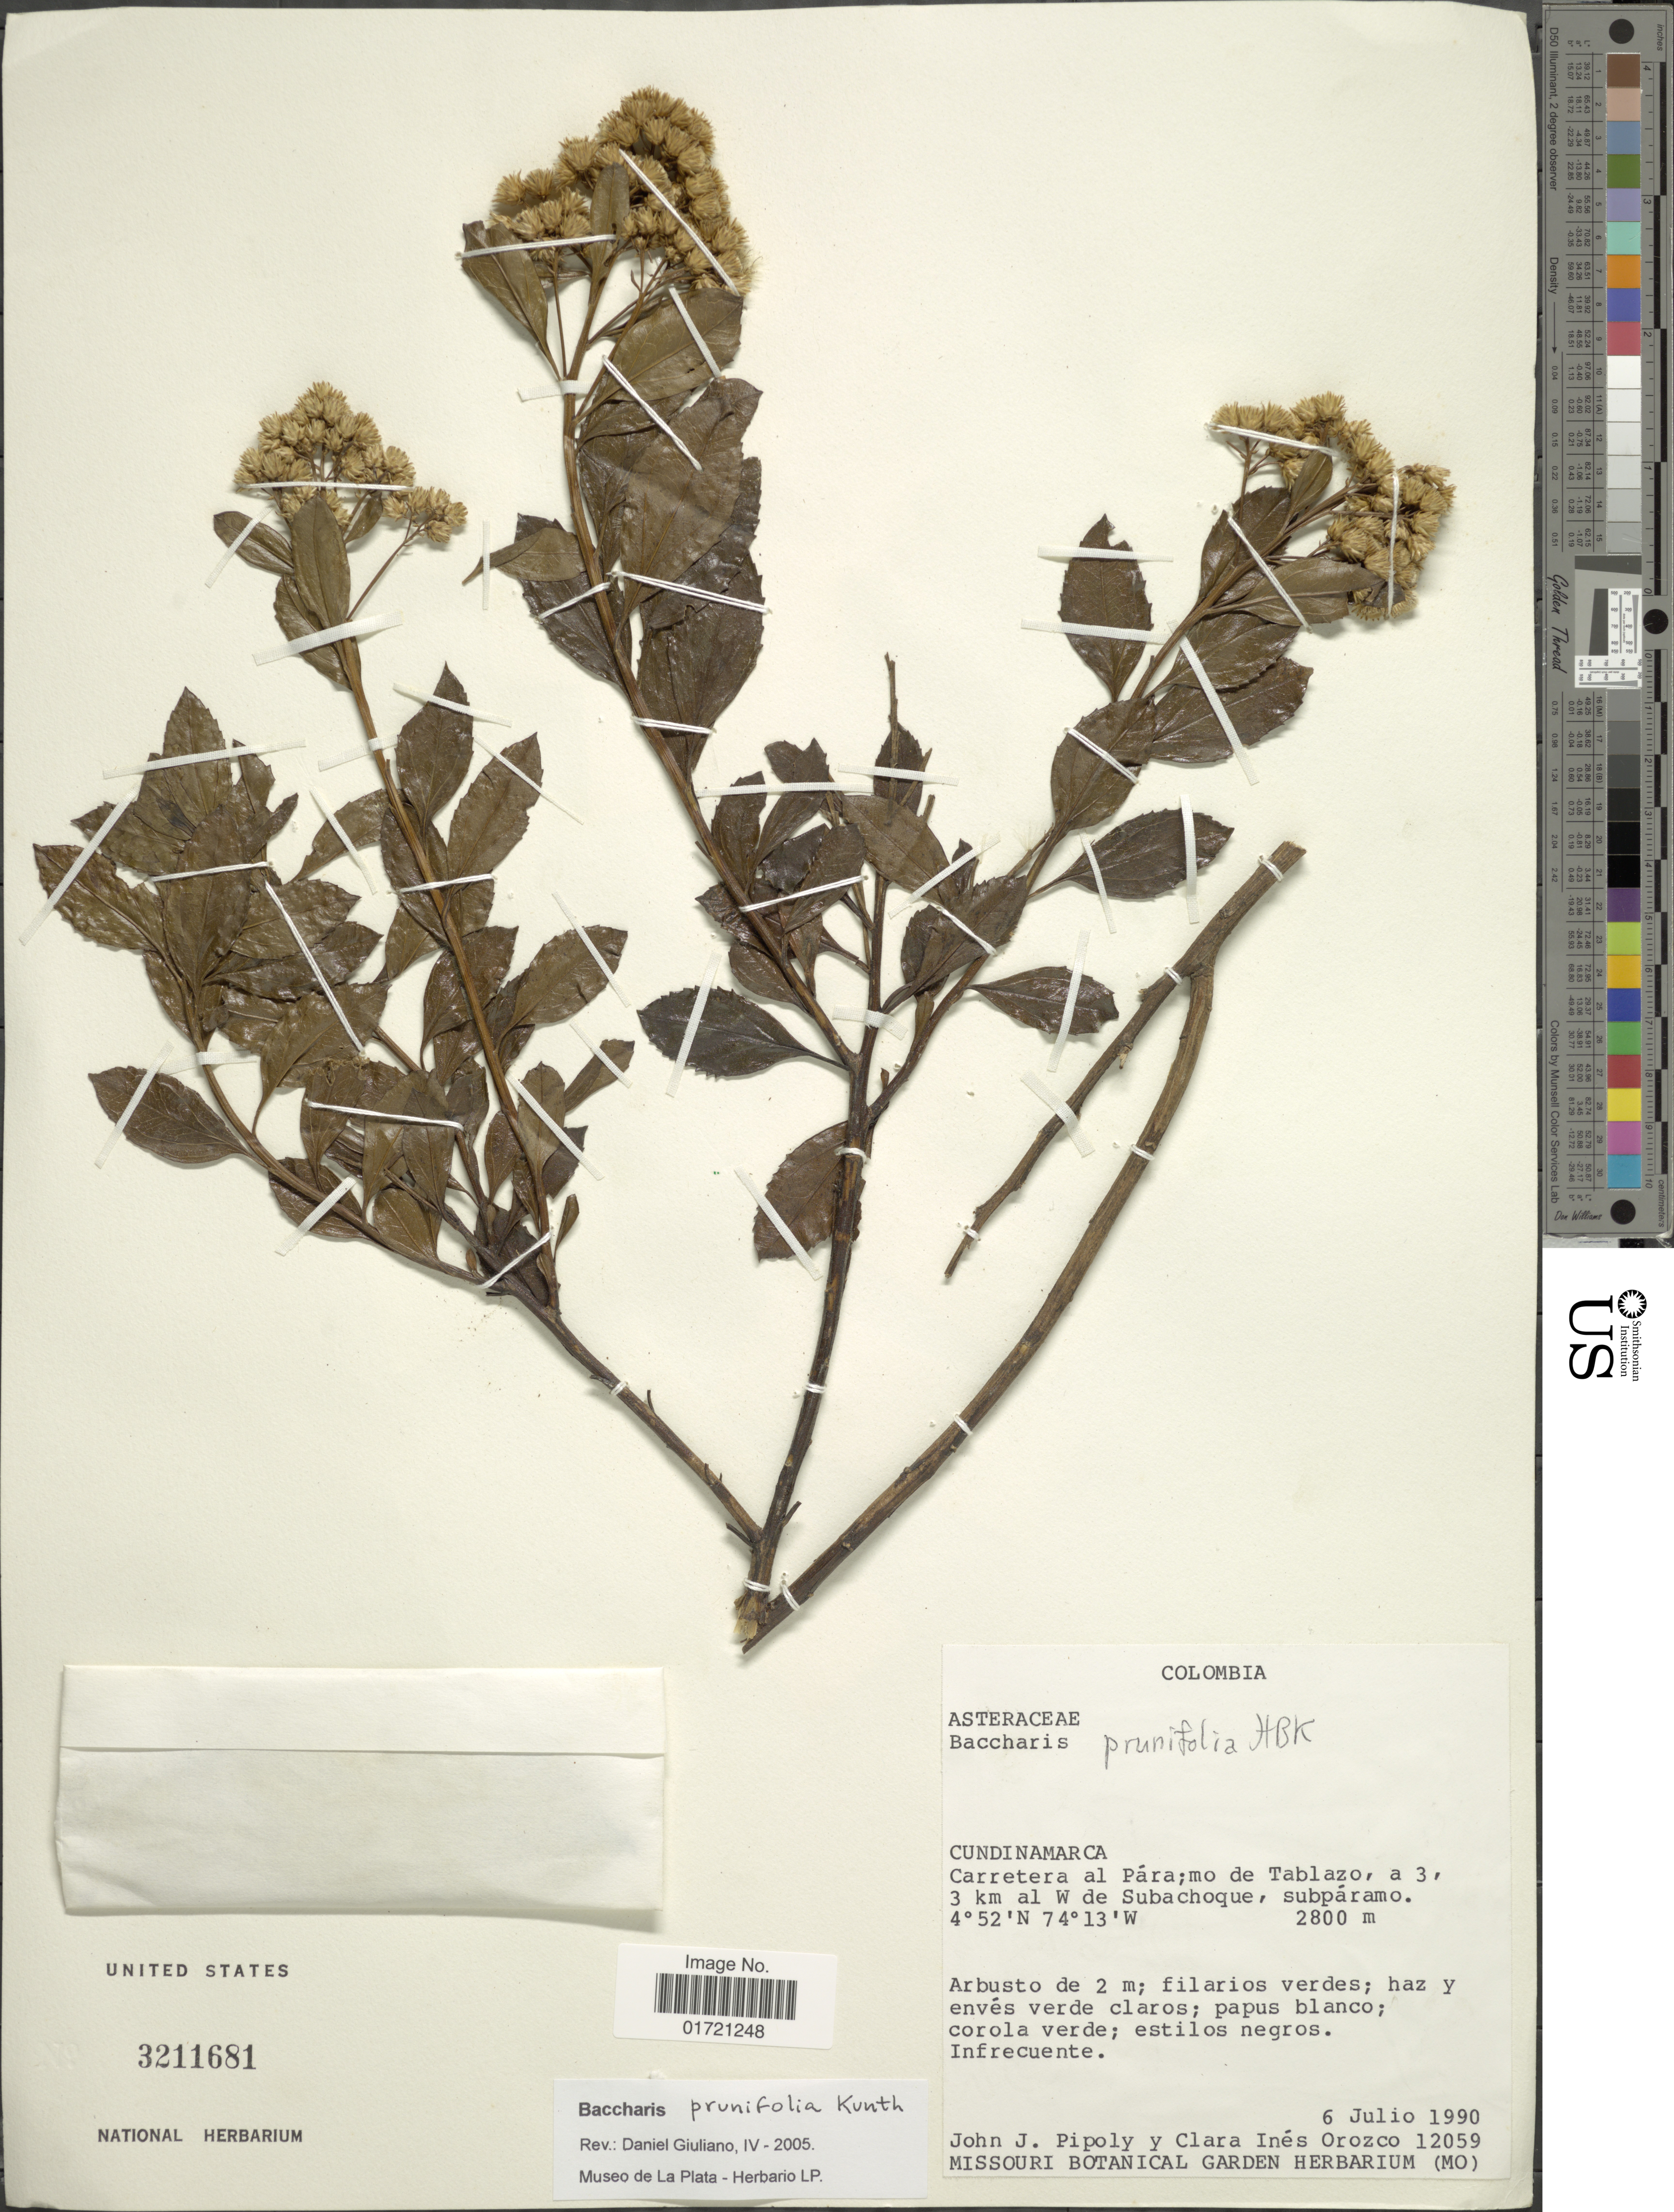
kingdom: Plantae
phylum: Tracheophyta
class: Magnoliopsida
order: Asterales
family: Asteraceae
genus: Baccharis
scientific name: Baccharis prunifolia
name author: Kunth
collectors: J. J. Pipoly & C. I. Orozco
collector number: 12059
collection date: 1990-07-06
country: Colombia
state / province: Cundinamarca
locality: Cundinamarca. Carretera al Páramo de Tablazo, a 3.3. km al W de Subachoque, subpáramo.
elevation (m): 2800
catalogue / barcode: US 3211681